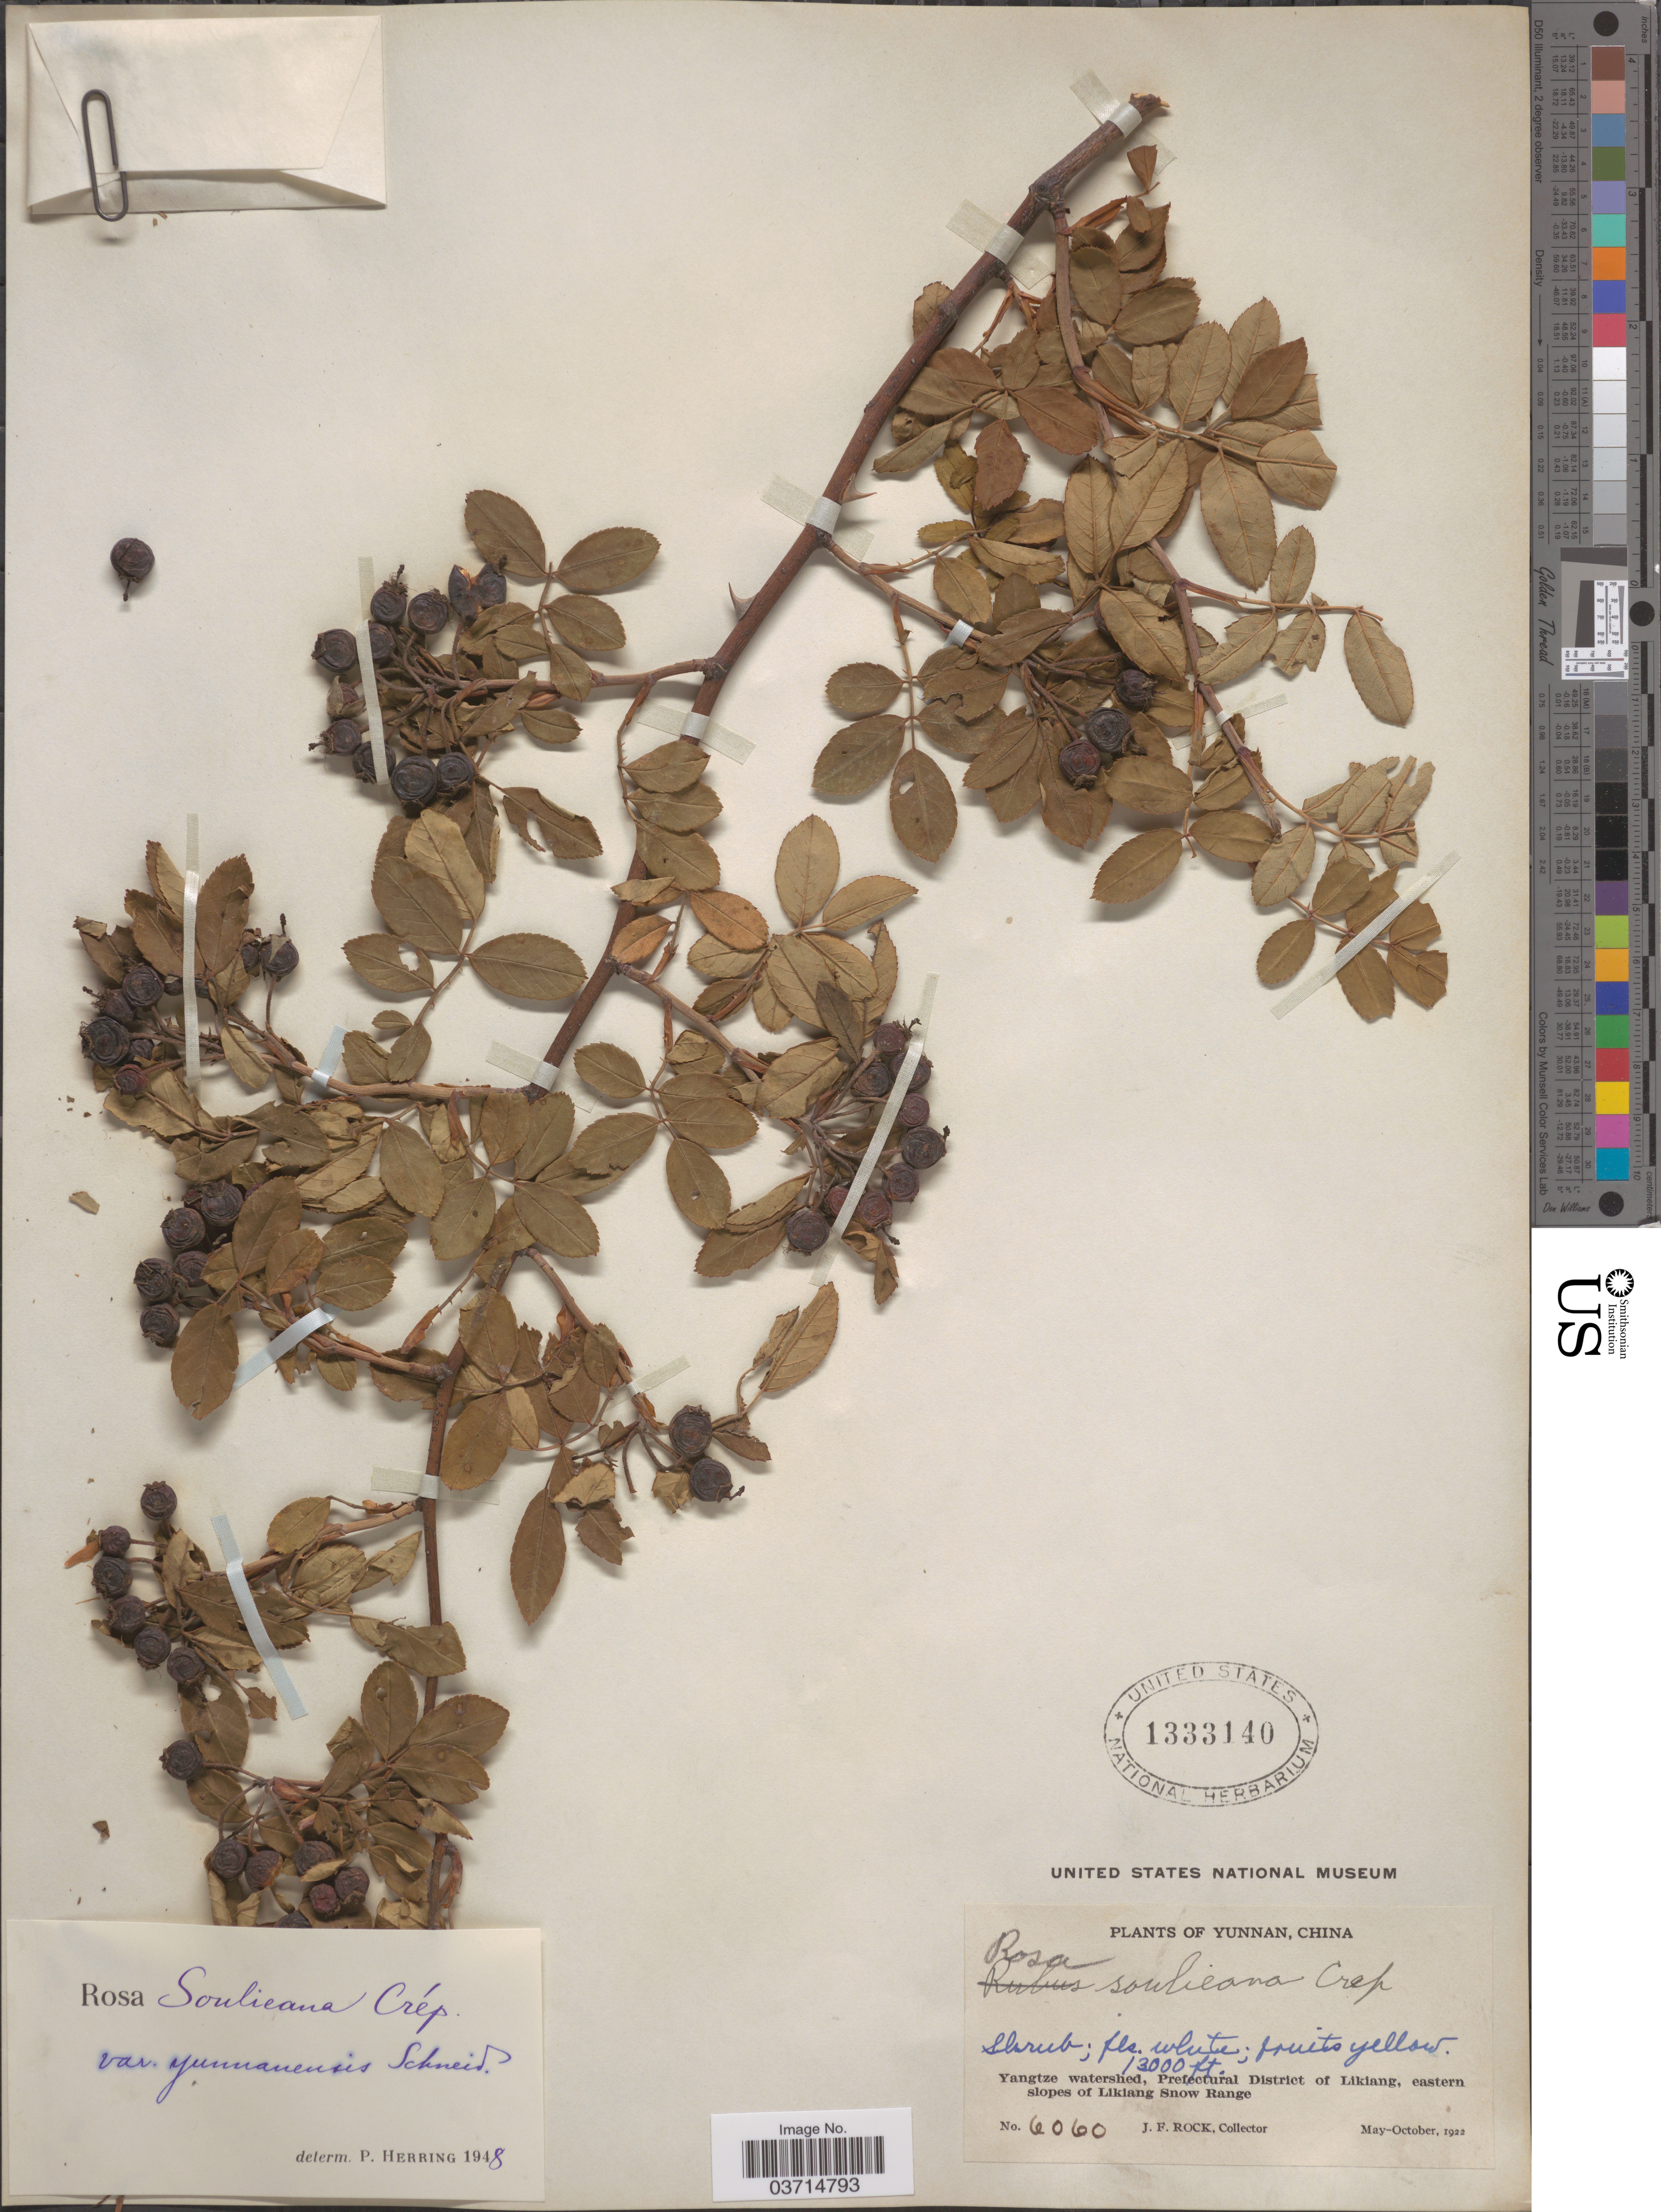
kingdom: Plantae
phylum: Tracheophyta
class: Magnoliopsida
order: Rosales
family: Rosaceae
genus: Rosa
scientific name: Rosa soulieana var. yunnanensis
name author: C.K. Schneid.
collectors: J. Rock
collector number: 6060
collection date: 1922-05/1922-10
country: China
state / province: Yunnan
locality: Yangtze watershed, Prefectural District of Likiang, eastern slopes of Likiang Snow Range.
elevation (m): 3962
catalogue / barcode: US 1333140